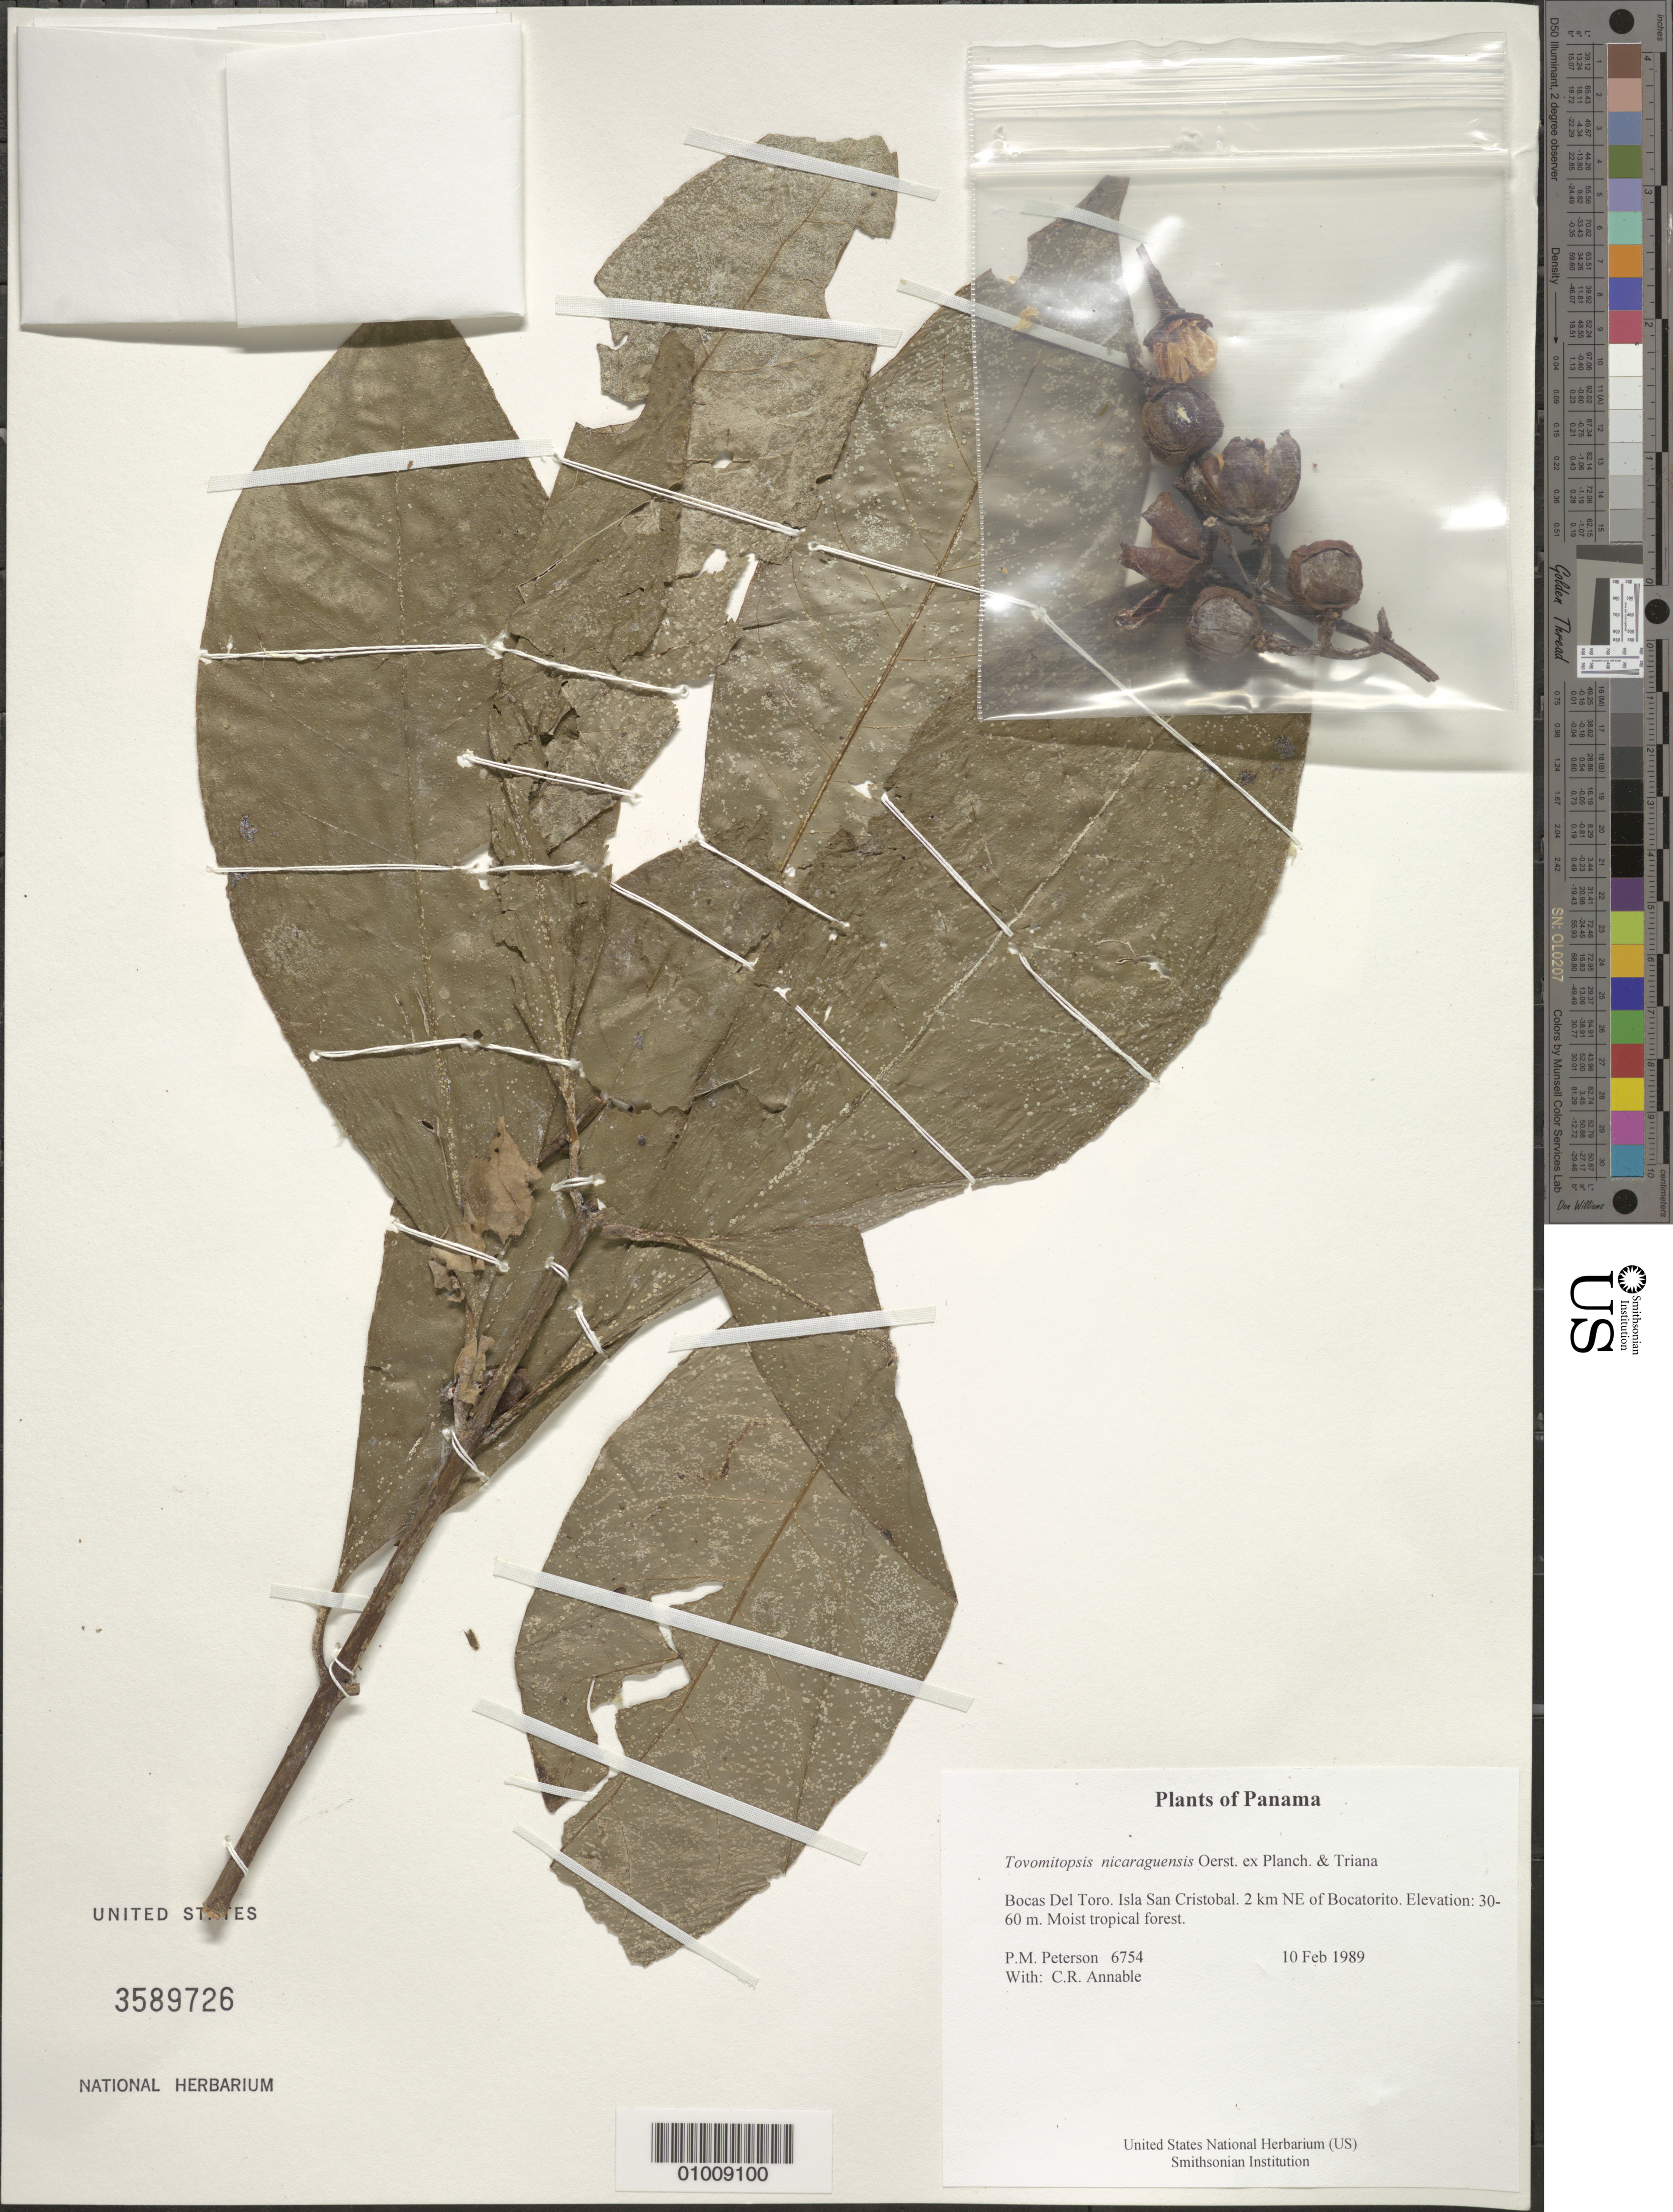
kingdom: Plantae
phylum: Tracheophyta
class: Magnoliopsida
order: Malpighiales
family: Clusiaceae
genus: Tovomitopsis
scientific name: Tovomitopsis nicaraguensis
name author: Oerst. ex Triana & Planch.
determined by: Liesner, R. L.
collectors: P. M. Peterson & C. R. Annable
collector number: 06754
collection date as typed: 10 Feb 1989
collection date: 1989-02-10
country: Panama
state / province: Bocas del Toro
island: San Cristobal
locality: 2 km NE of Bocatorito.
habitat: Moist tropical forest.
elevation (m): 30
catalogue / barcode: US 3589726